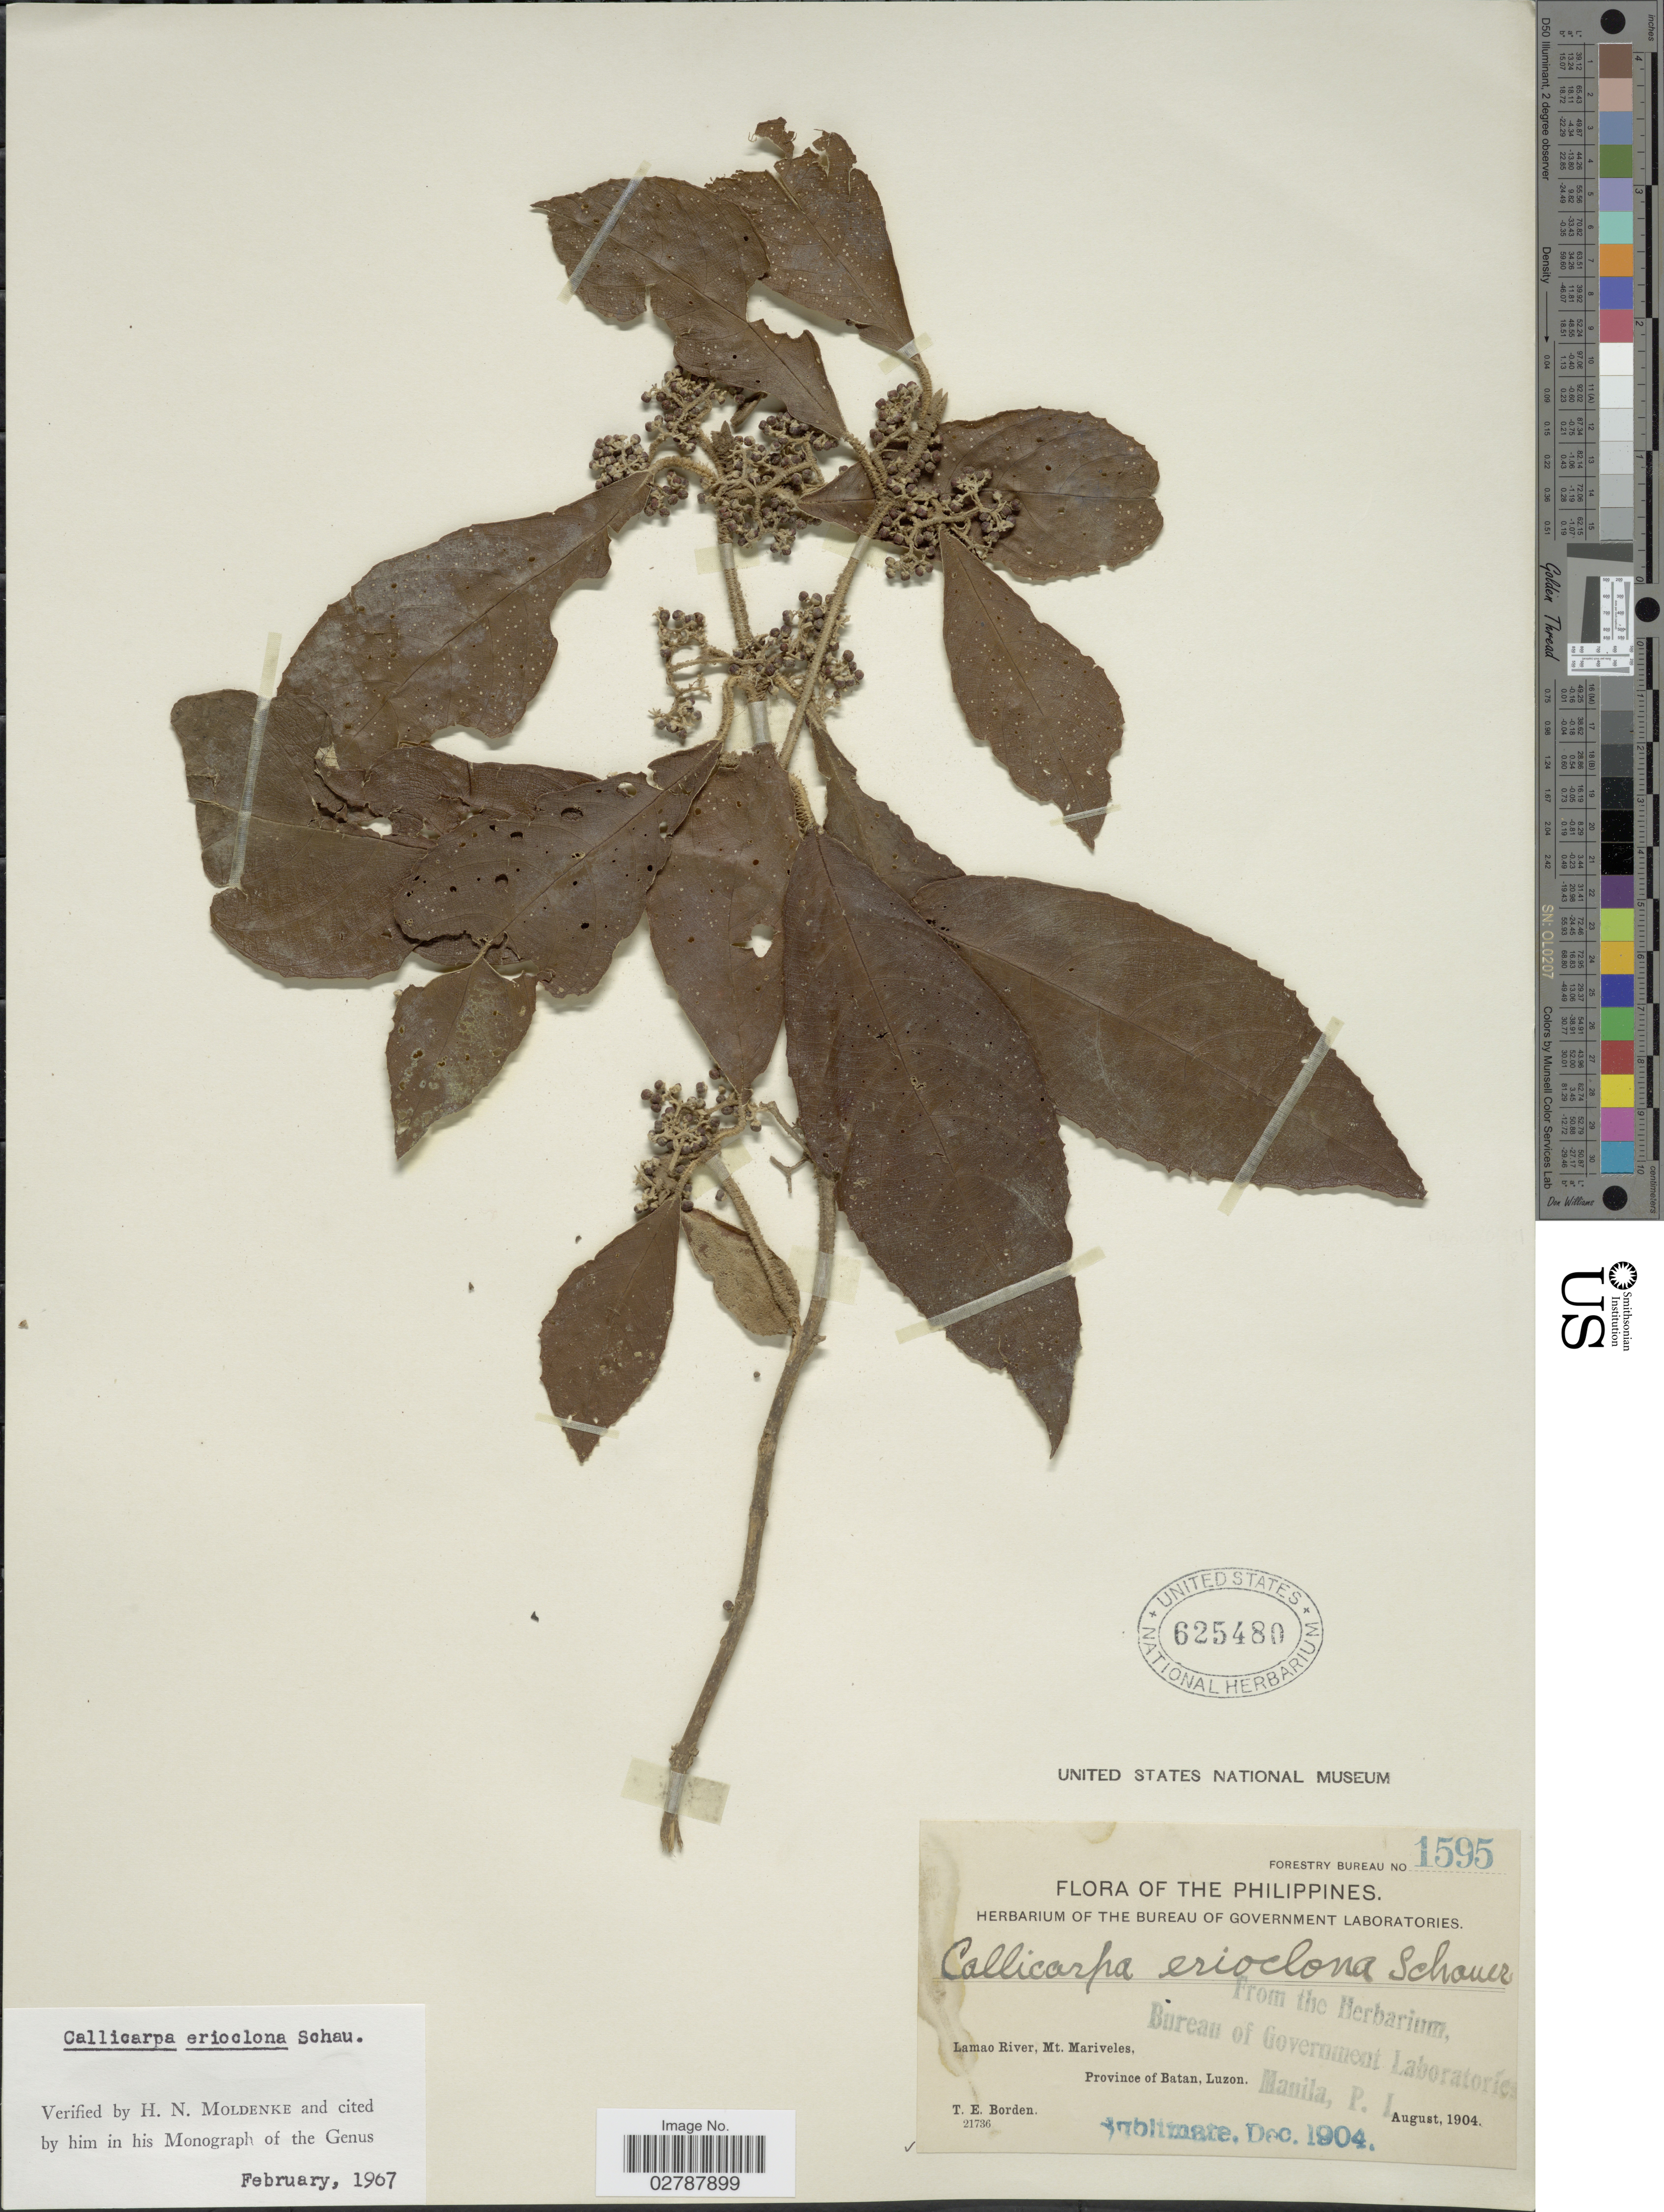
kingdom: Plantae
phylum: Tracheophyta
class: Magnoliopsida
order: Lamiales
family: Lamiaceae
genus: Callicarpa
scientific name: Callicarpa erioclona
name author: Schauer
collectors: T. E. Borden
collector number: Forestry Bureau1595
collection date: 1904-08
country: Philippines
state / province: Cagayan Valley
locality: Lamao River, Mt. Mariveles, Province of Batan, Luzon.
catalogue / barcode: US 625480